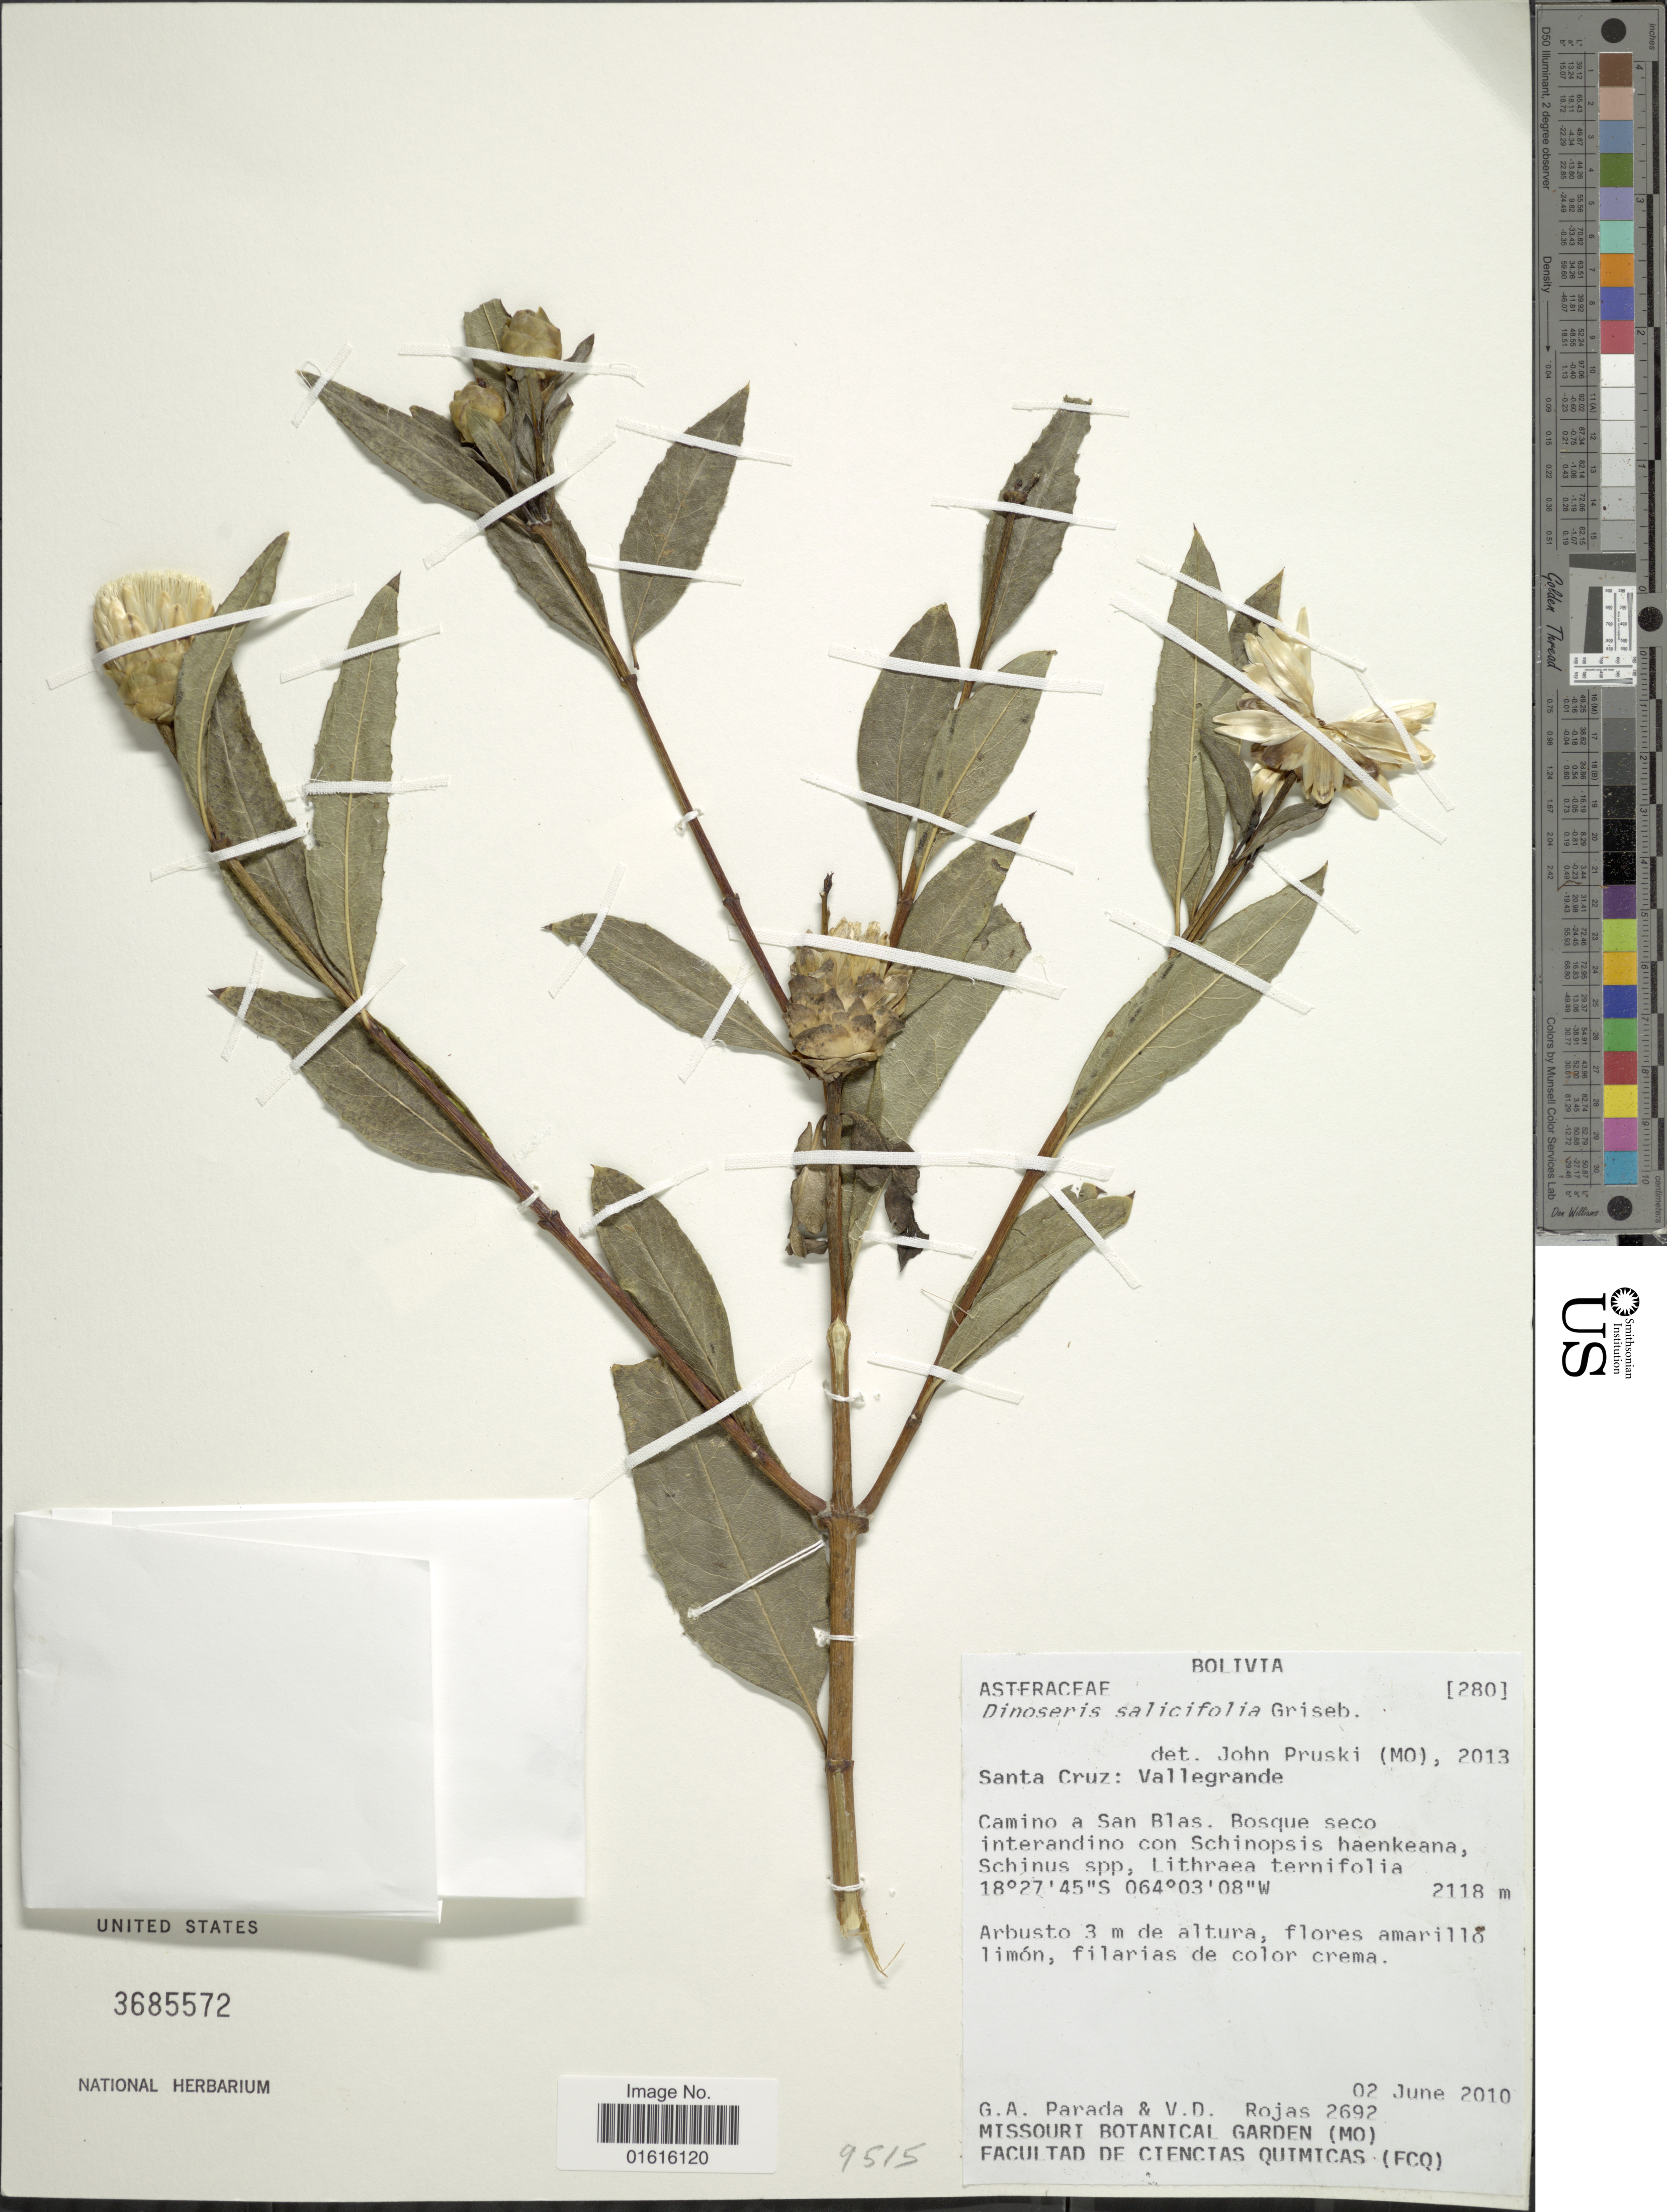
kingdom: Plantae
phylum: Tracheophyta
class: Magnoliopsida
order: Asterales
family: Asteraceae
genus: Dinoseris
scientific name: Dinoseris salicifolia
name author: Griseb.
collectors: G. Parada & V. Rojas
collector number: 2692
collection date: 2010-06-02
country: Bolivia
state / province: Santa Cruz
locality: Vallegrande, Camino a San Blas.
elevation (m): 2118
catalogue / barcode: US 3685572